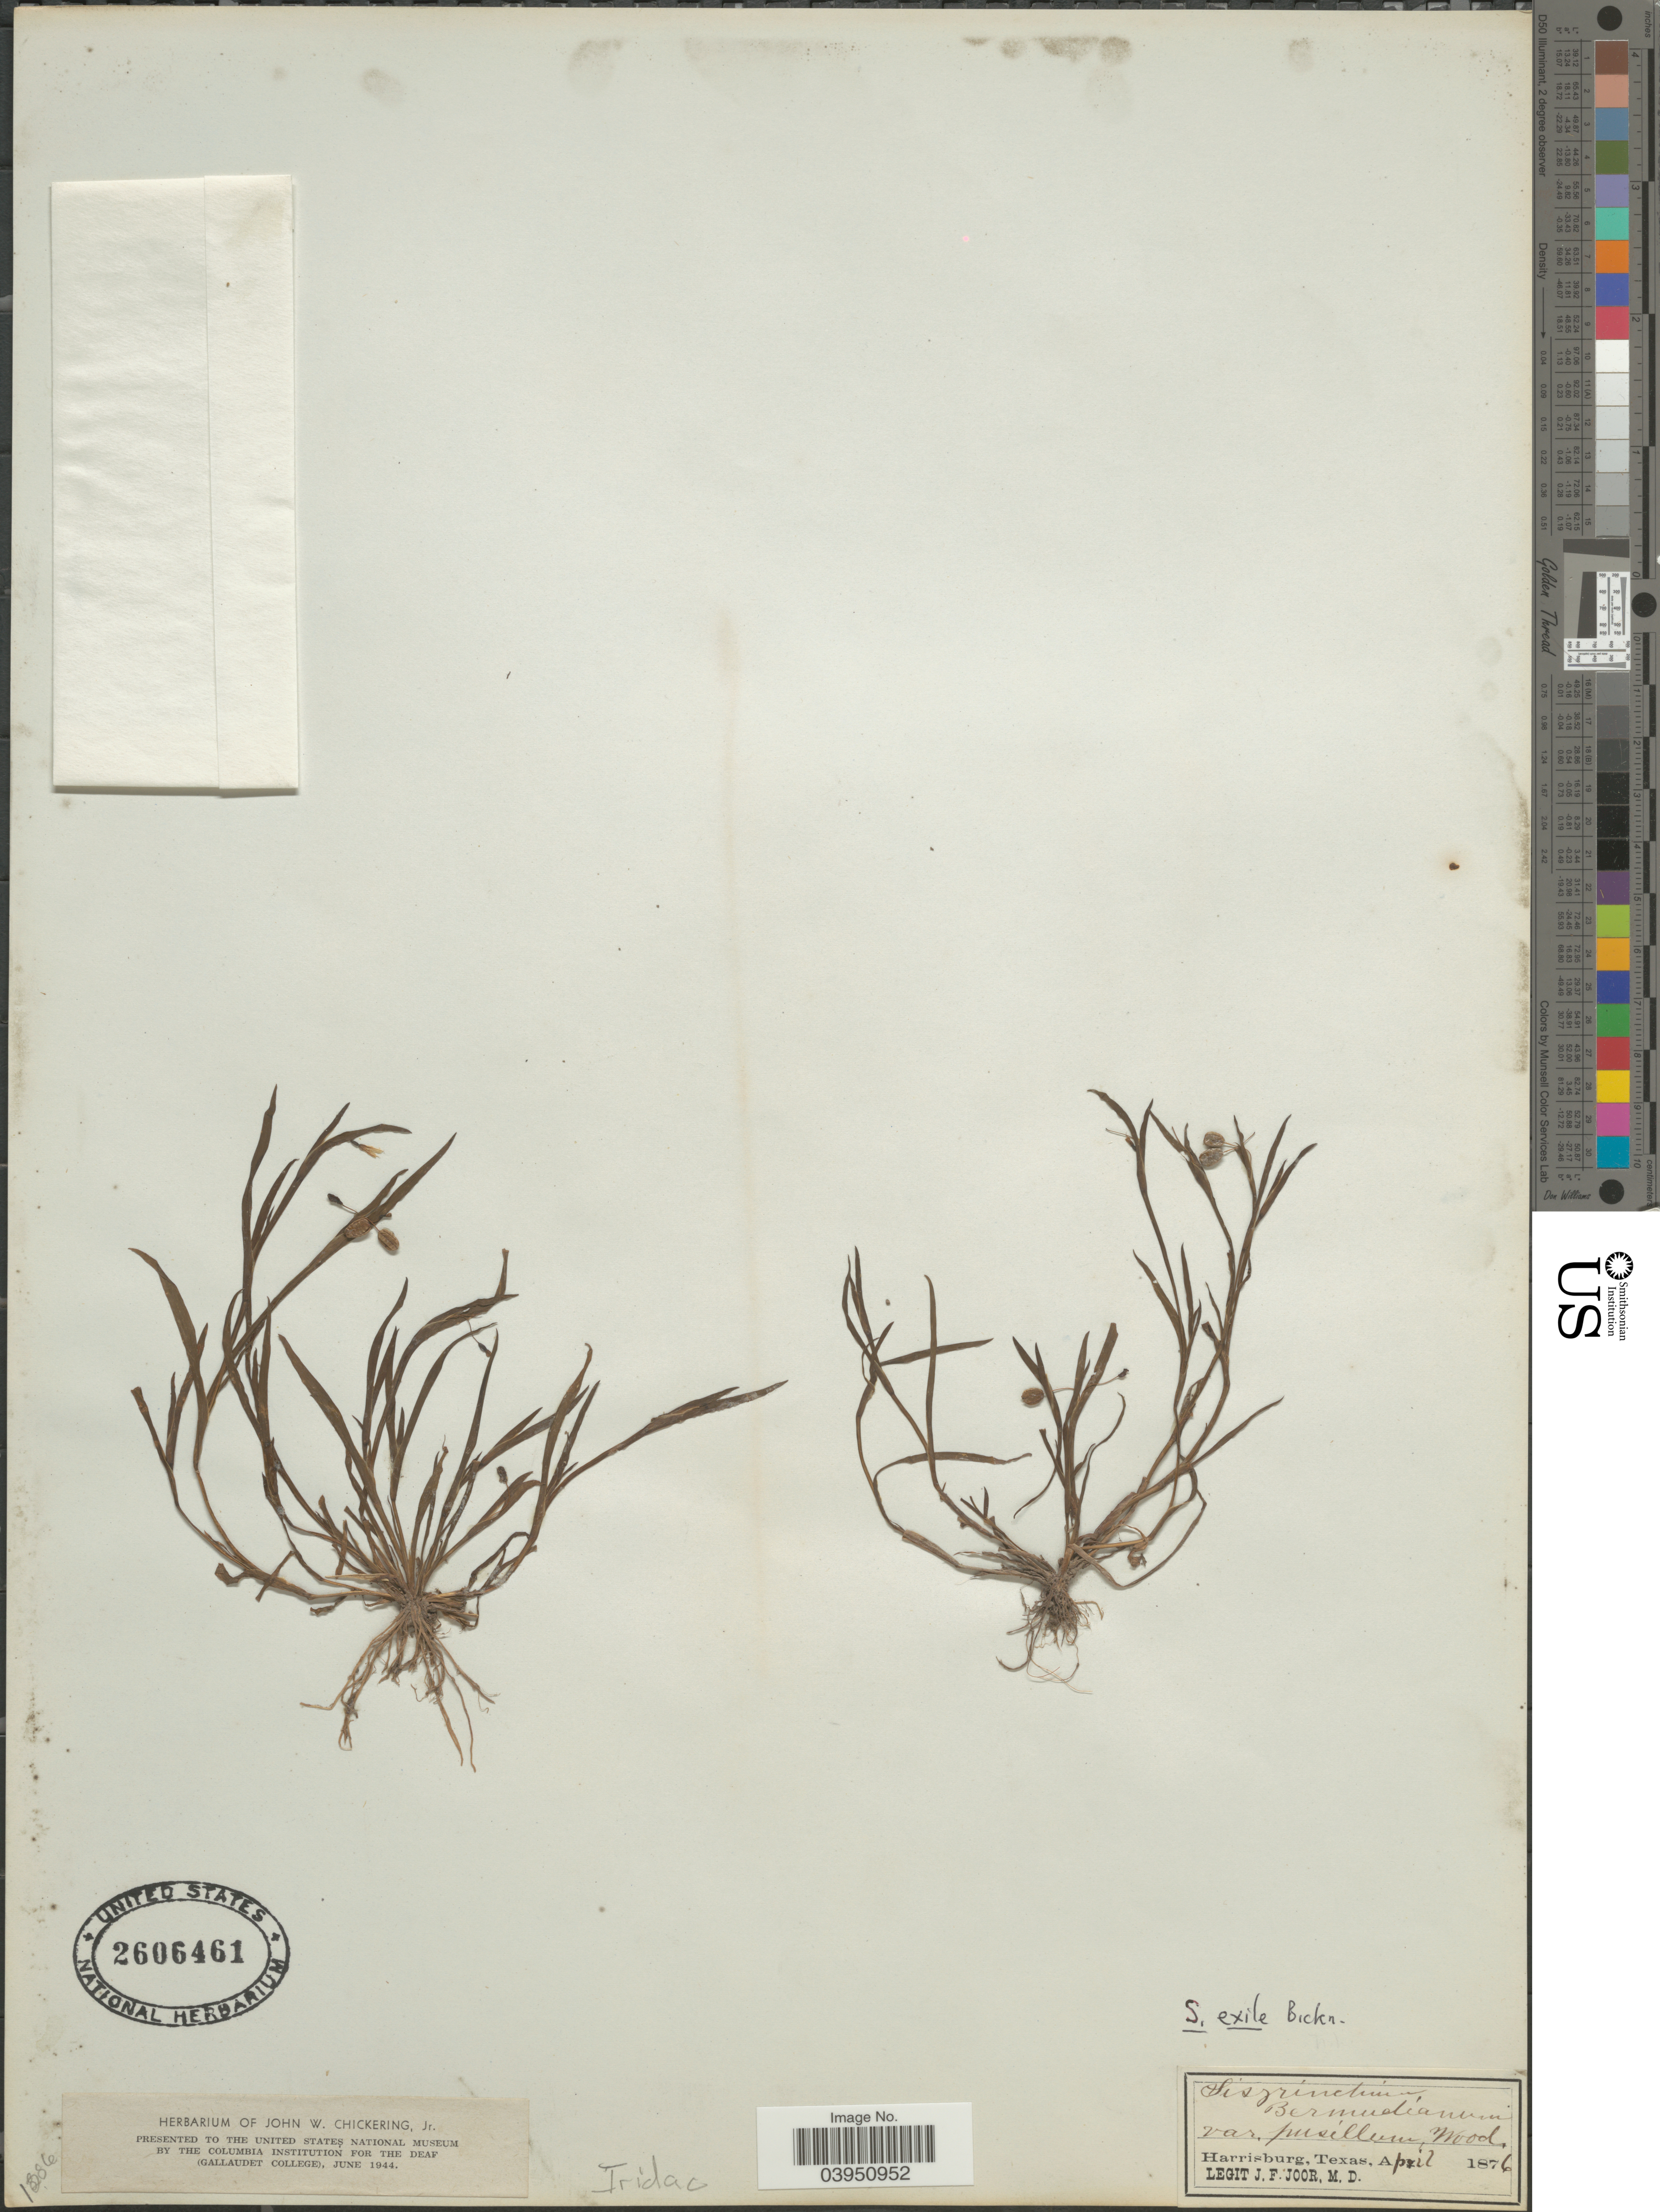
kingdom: Plantae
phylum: Tracheophyta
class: Liliopsida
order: Asparagales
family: Iridaceae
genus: Sisyrinchium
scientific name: Sisyrinchium exile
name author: E.P. Bicknell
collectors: J. F. Joor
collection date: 1876-04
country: United States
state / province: Texas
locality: Harrisburg.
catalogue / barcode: US 2606461